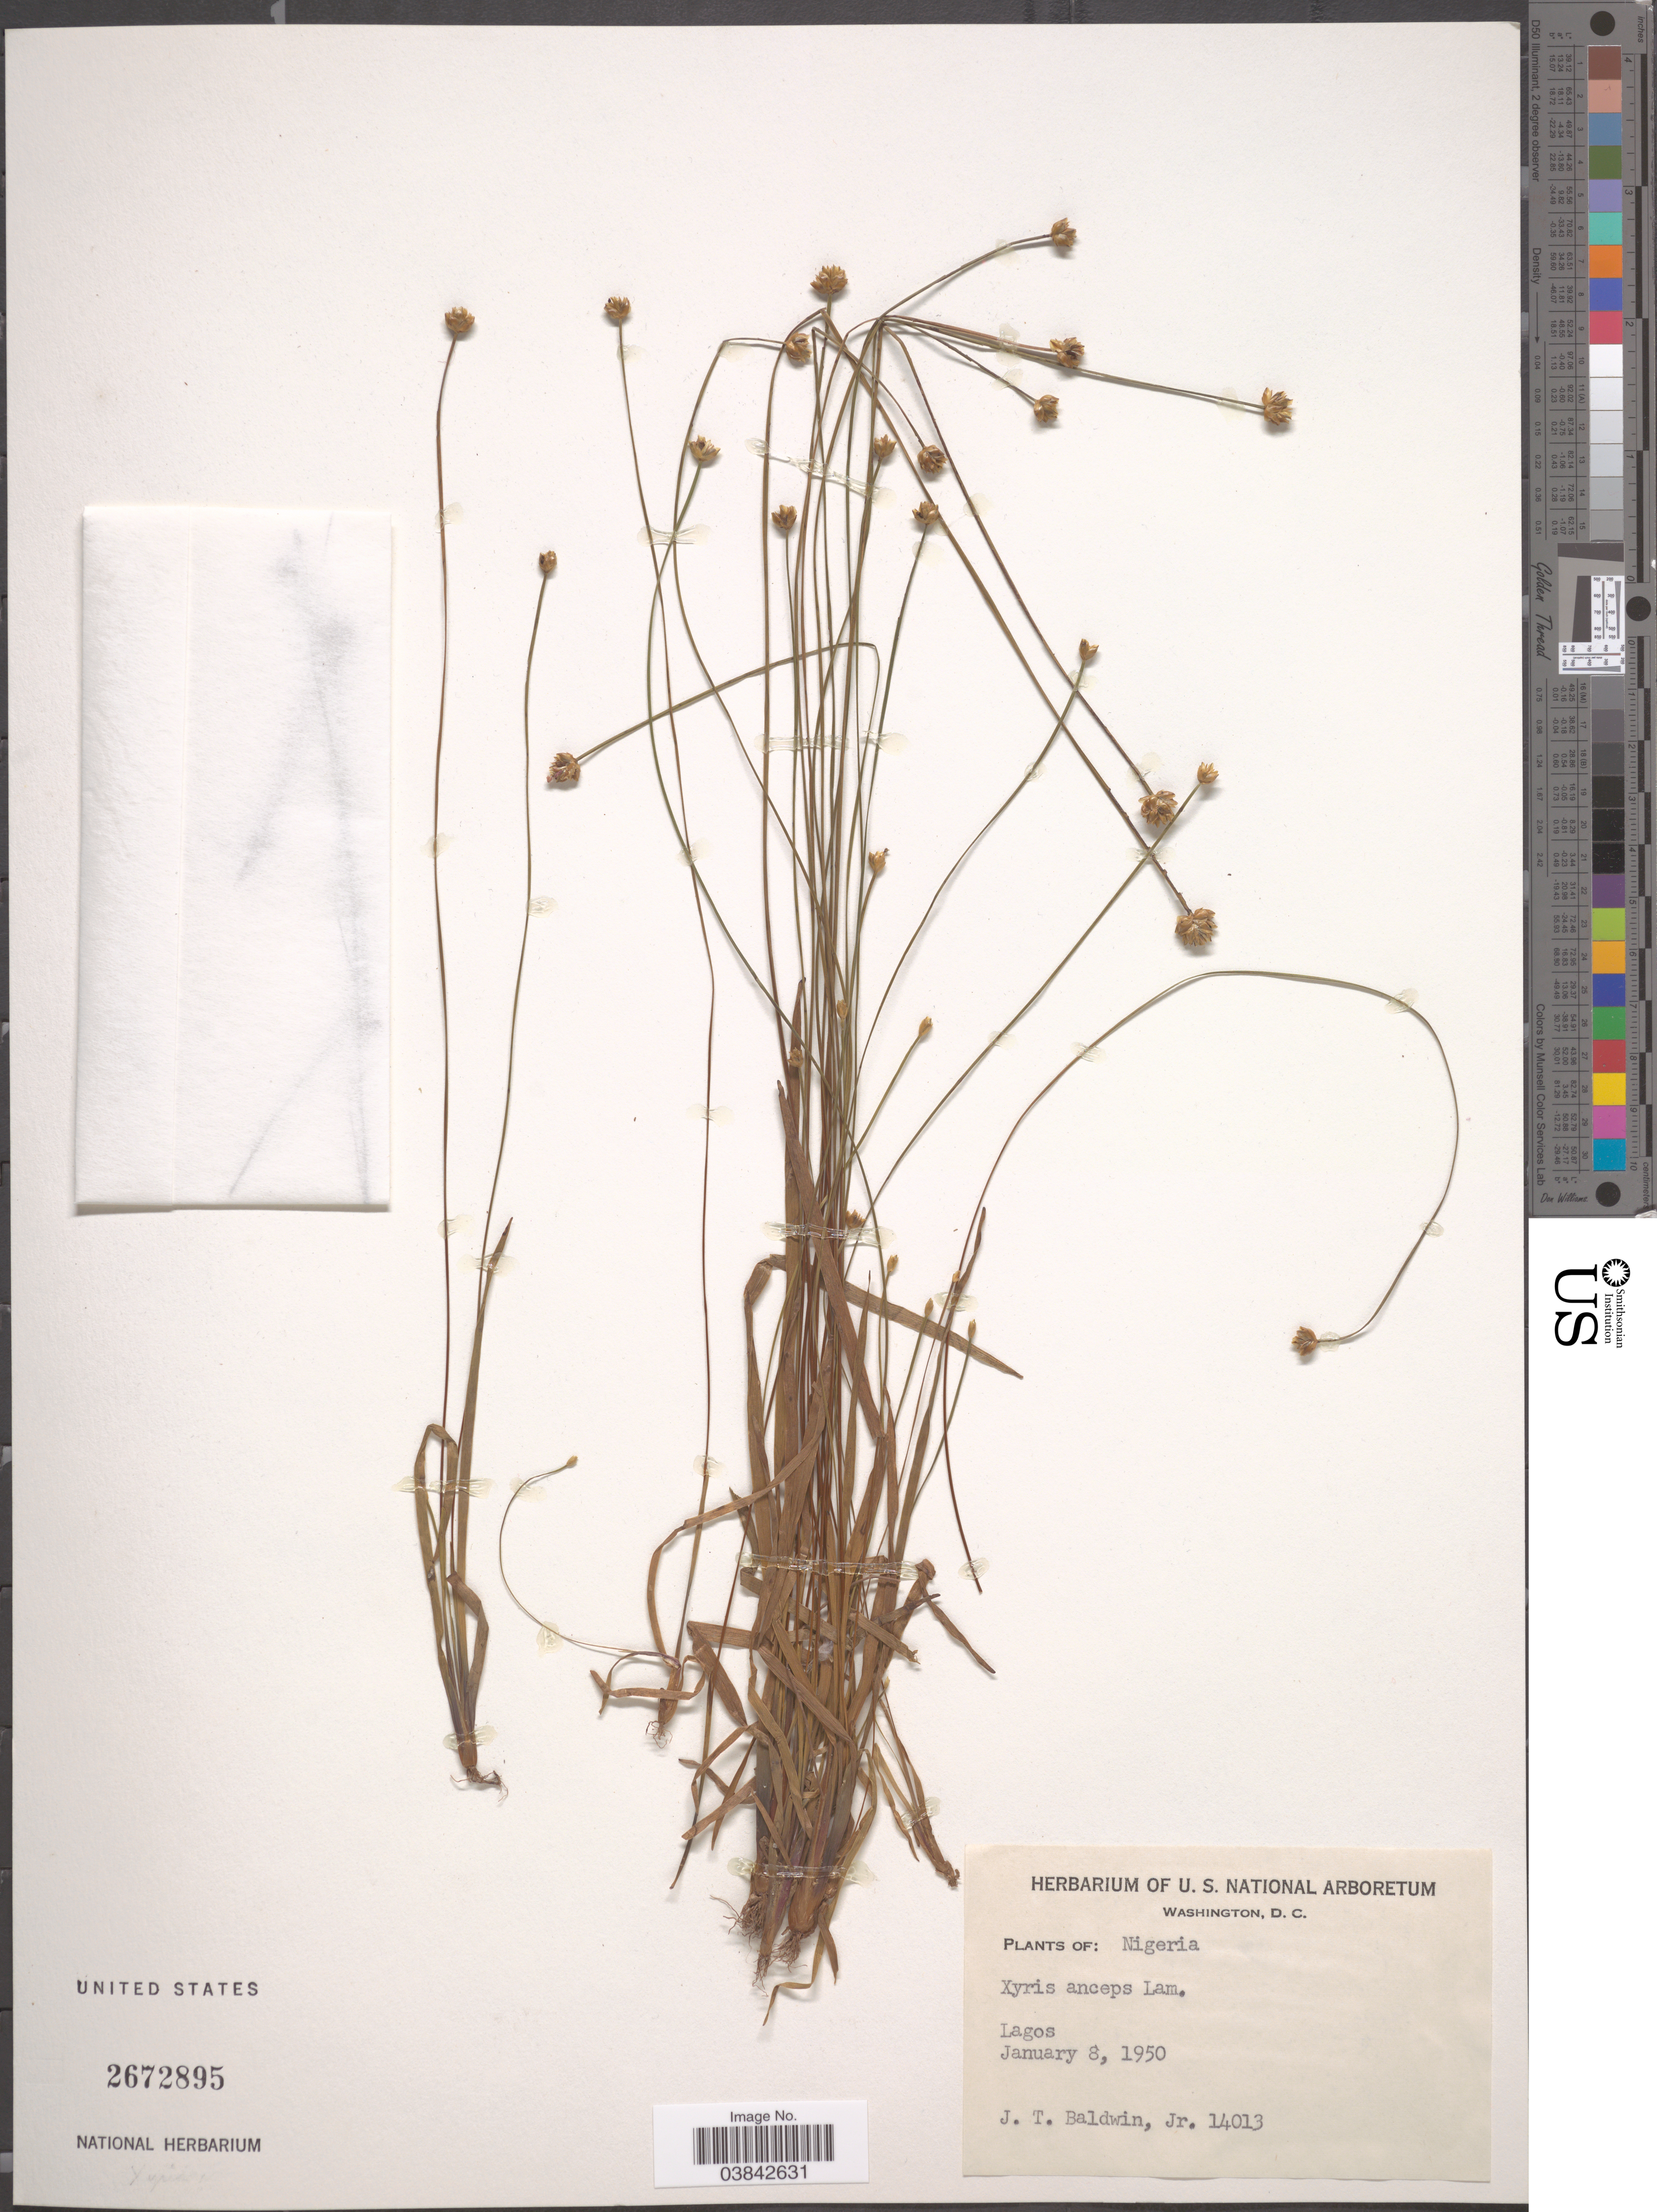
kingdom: Plantae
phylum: Tracheophyta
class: Liliopsida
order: Poales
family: Xyridaceae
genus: Xyris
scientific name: Xyris anceps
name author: Lam.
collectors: J. T. Baldwin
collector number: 14013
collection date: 1950-01-08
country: Nigeria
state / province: Lagos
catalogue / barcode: US 2672895